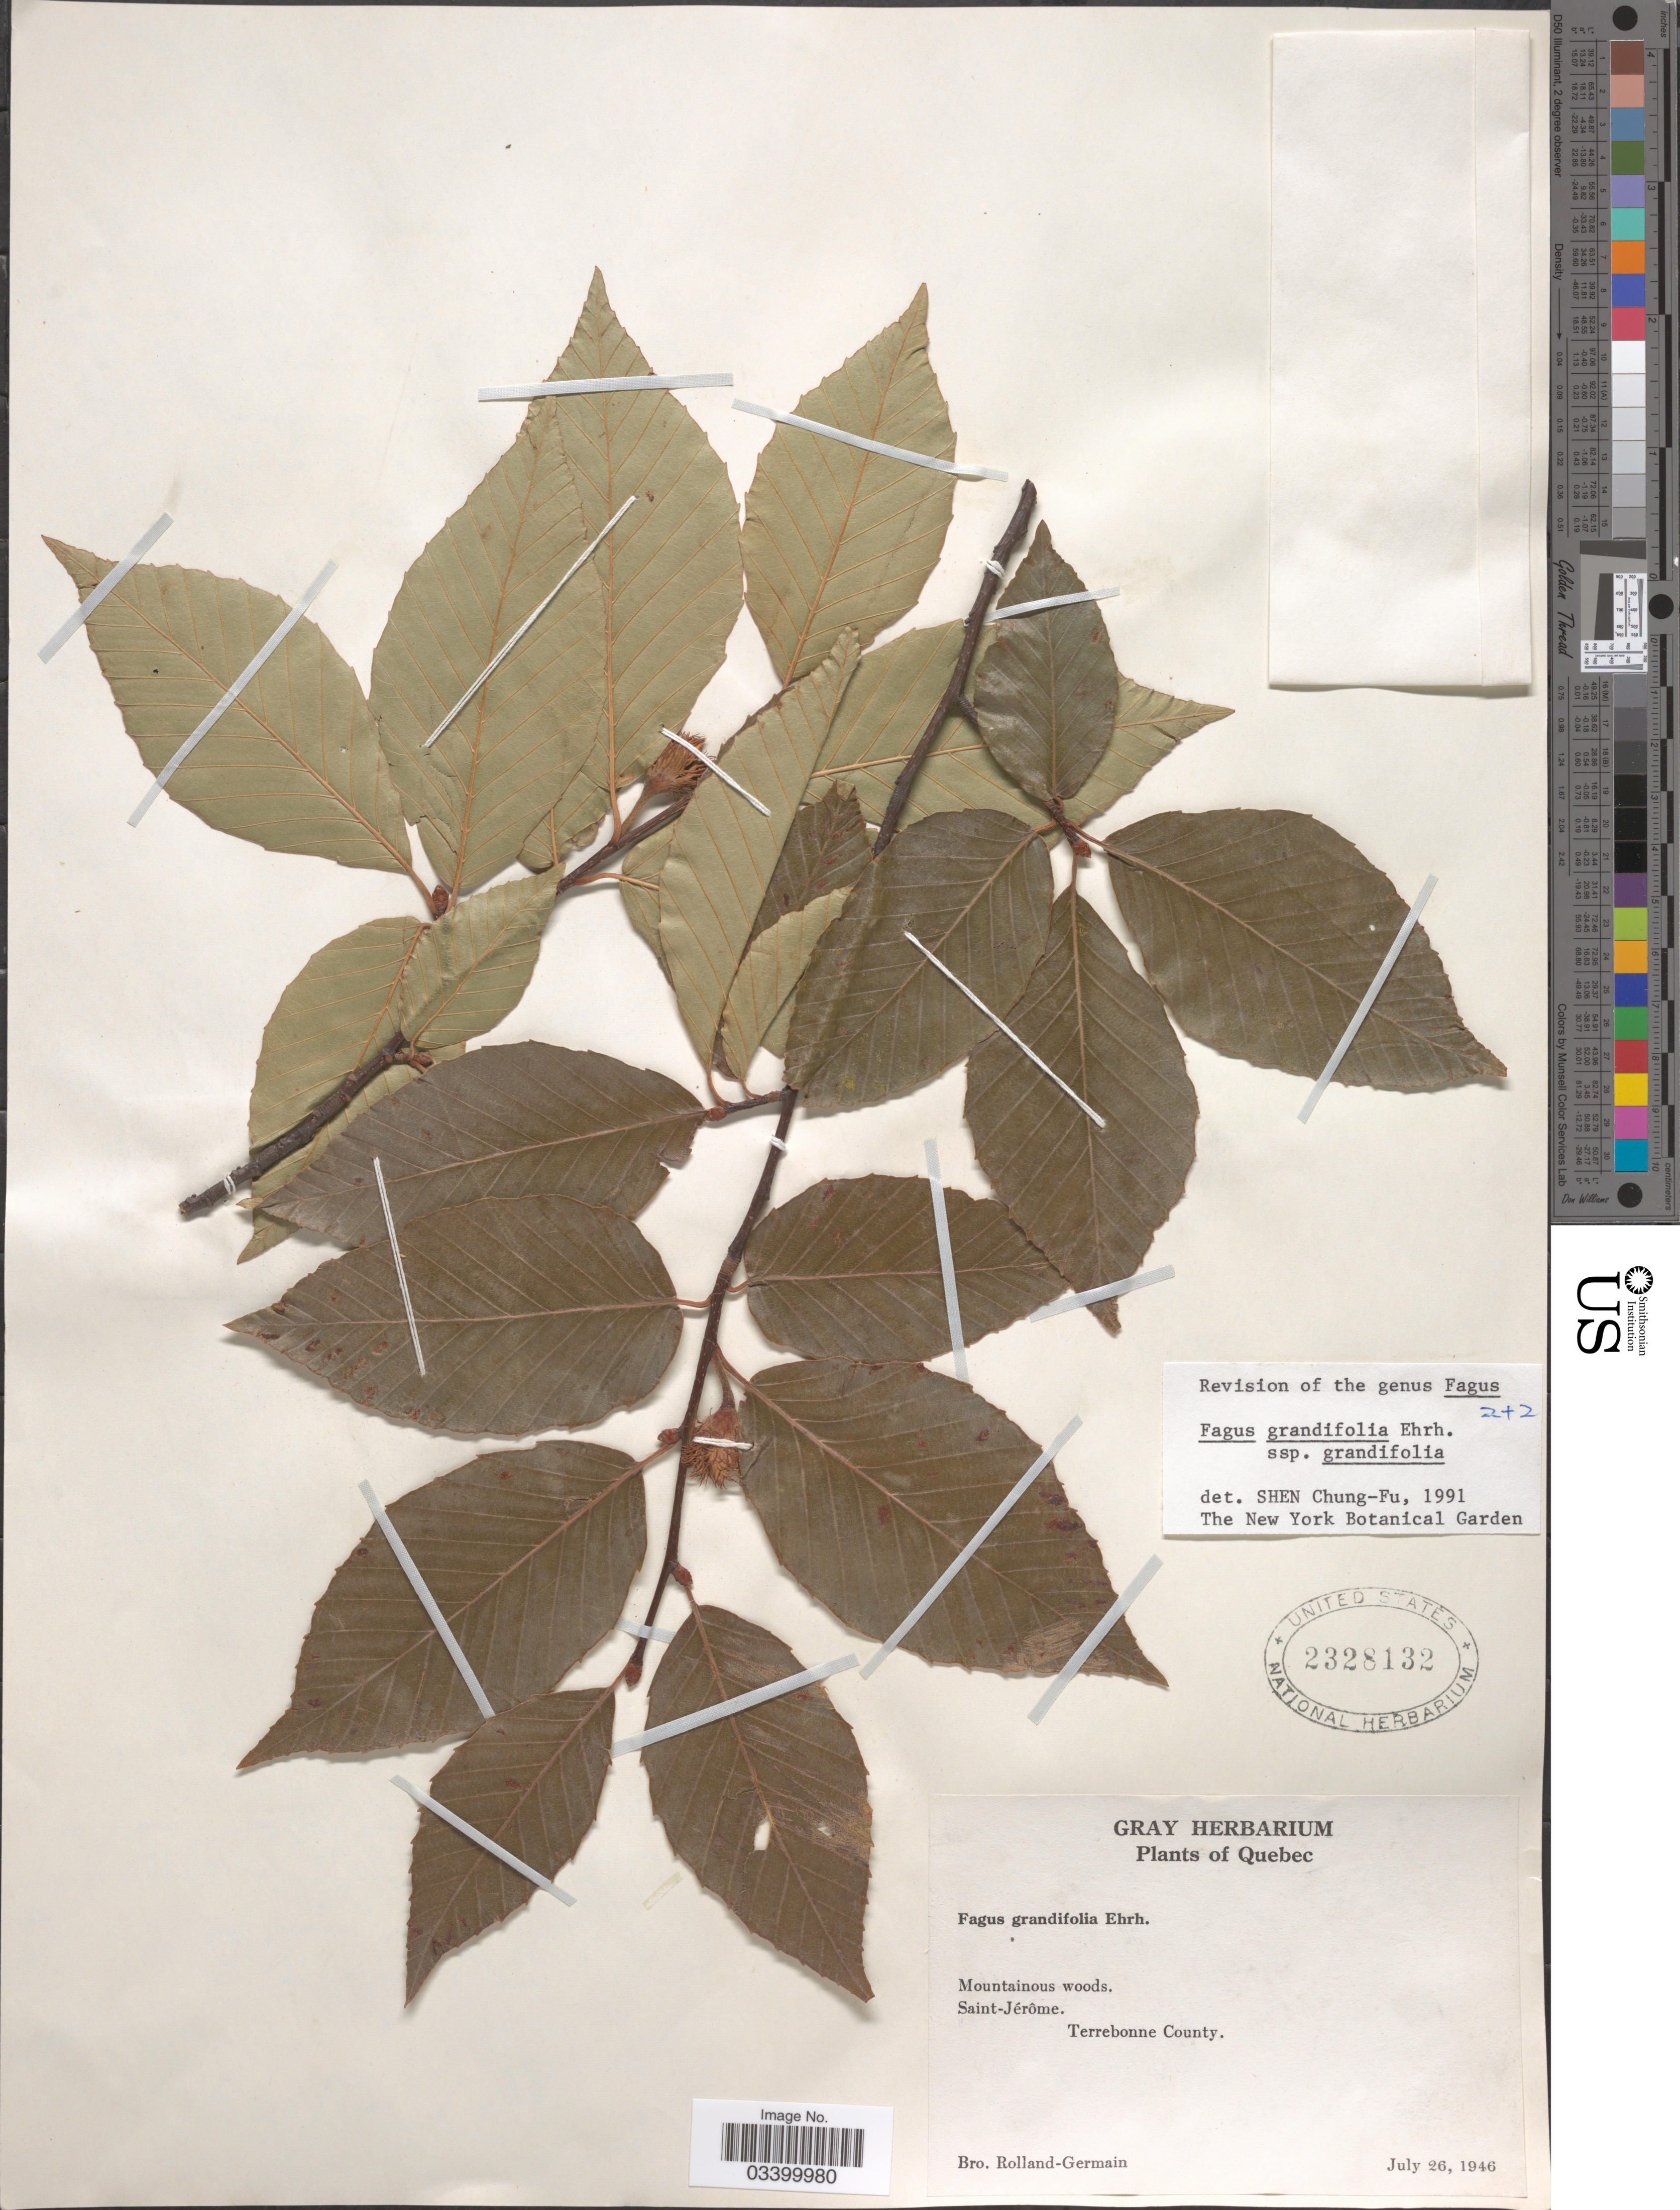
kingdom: Plantae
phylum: Tracheophyta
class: Magnoliopsida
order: Fagales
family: Fagaceae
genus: Fagus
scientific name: Fagus grandifolia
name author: Ehrh.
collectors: Rolland-Germain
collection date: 1946-07-26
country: Canada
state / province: Quebec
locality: Saint-Jérôme. Terrebonne County.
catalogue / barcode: US 2328132